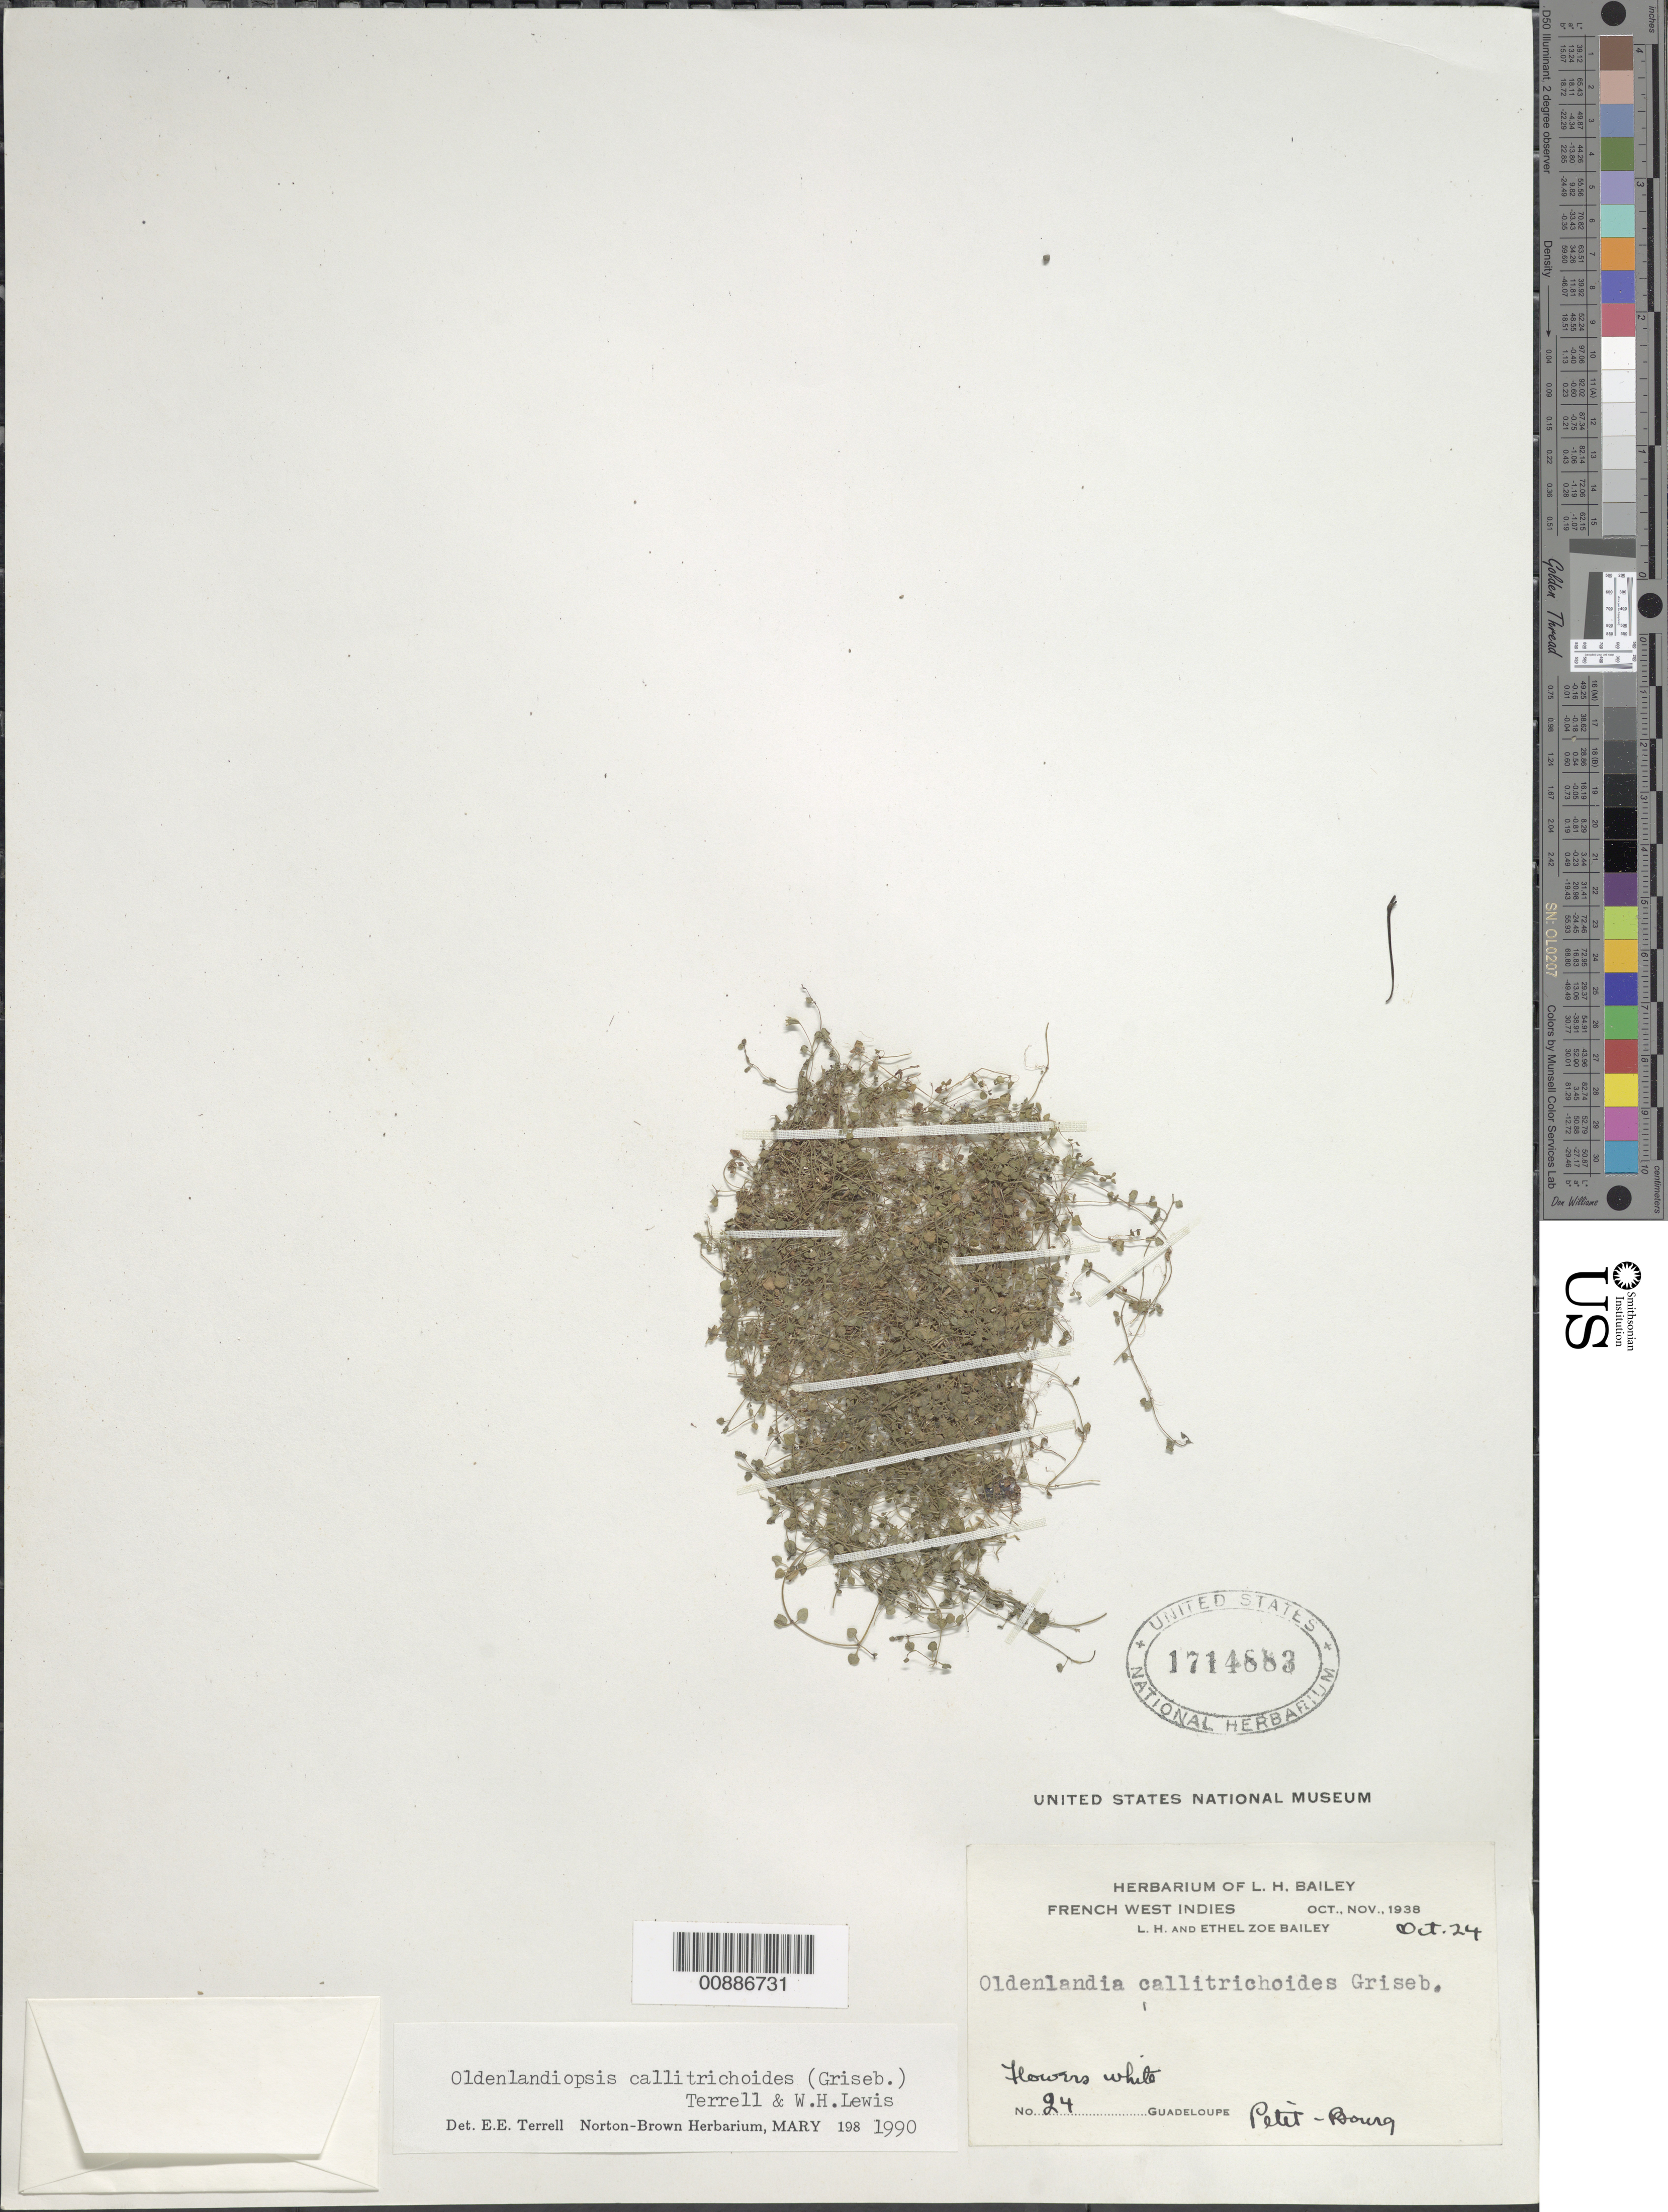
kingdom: Plantae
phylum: Tracheophyta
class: Magnoliopsida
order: Gentianales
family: Rubiaceae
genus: Oldenlandiopsis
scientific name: Oldenlandiopsis callitrichoides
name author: (Griseb.) Terrell & W.H. Lewis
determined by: Terrell, E. E.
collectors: L. H. Bailey & E. Z. Bailey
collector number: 24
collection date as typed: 24 Oct 1938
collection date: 1938-10-24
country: Guadeloupe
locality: Petit (sp?)-Bourg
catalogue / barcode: US 1714883